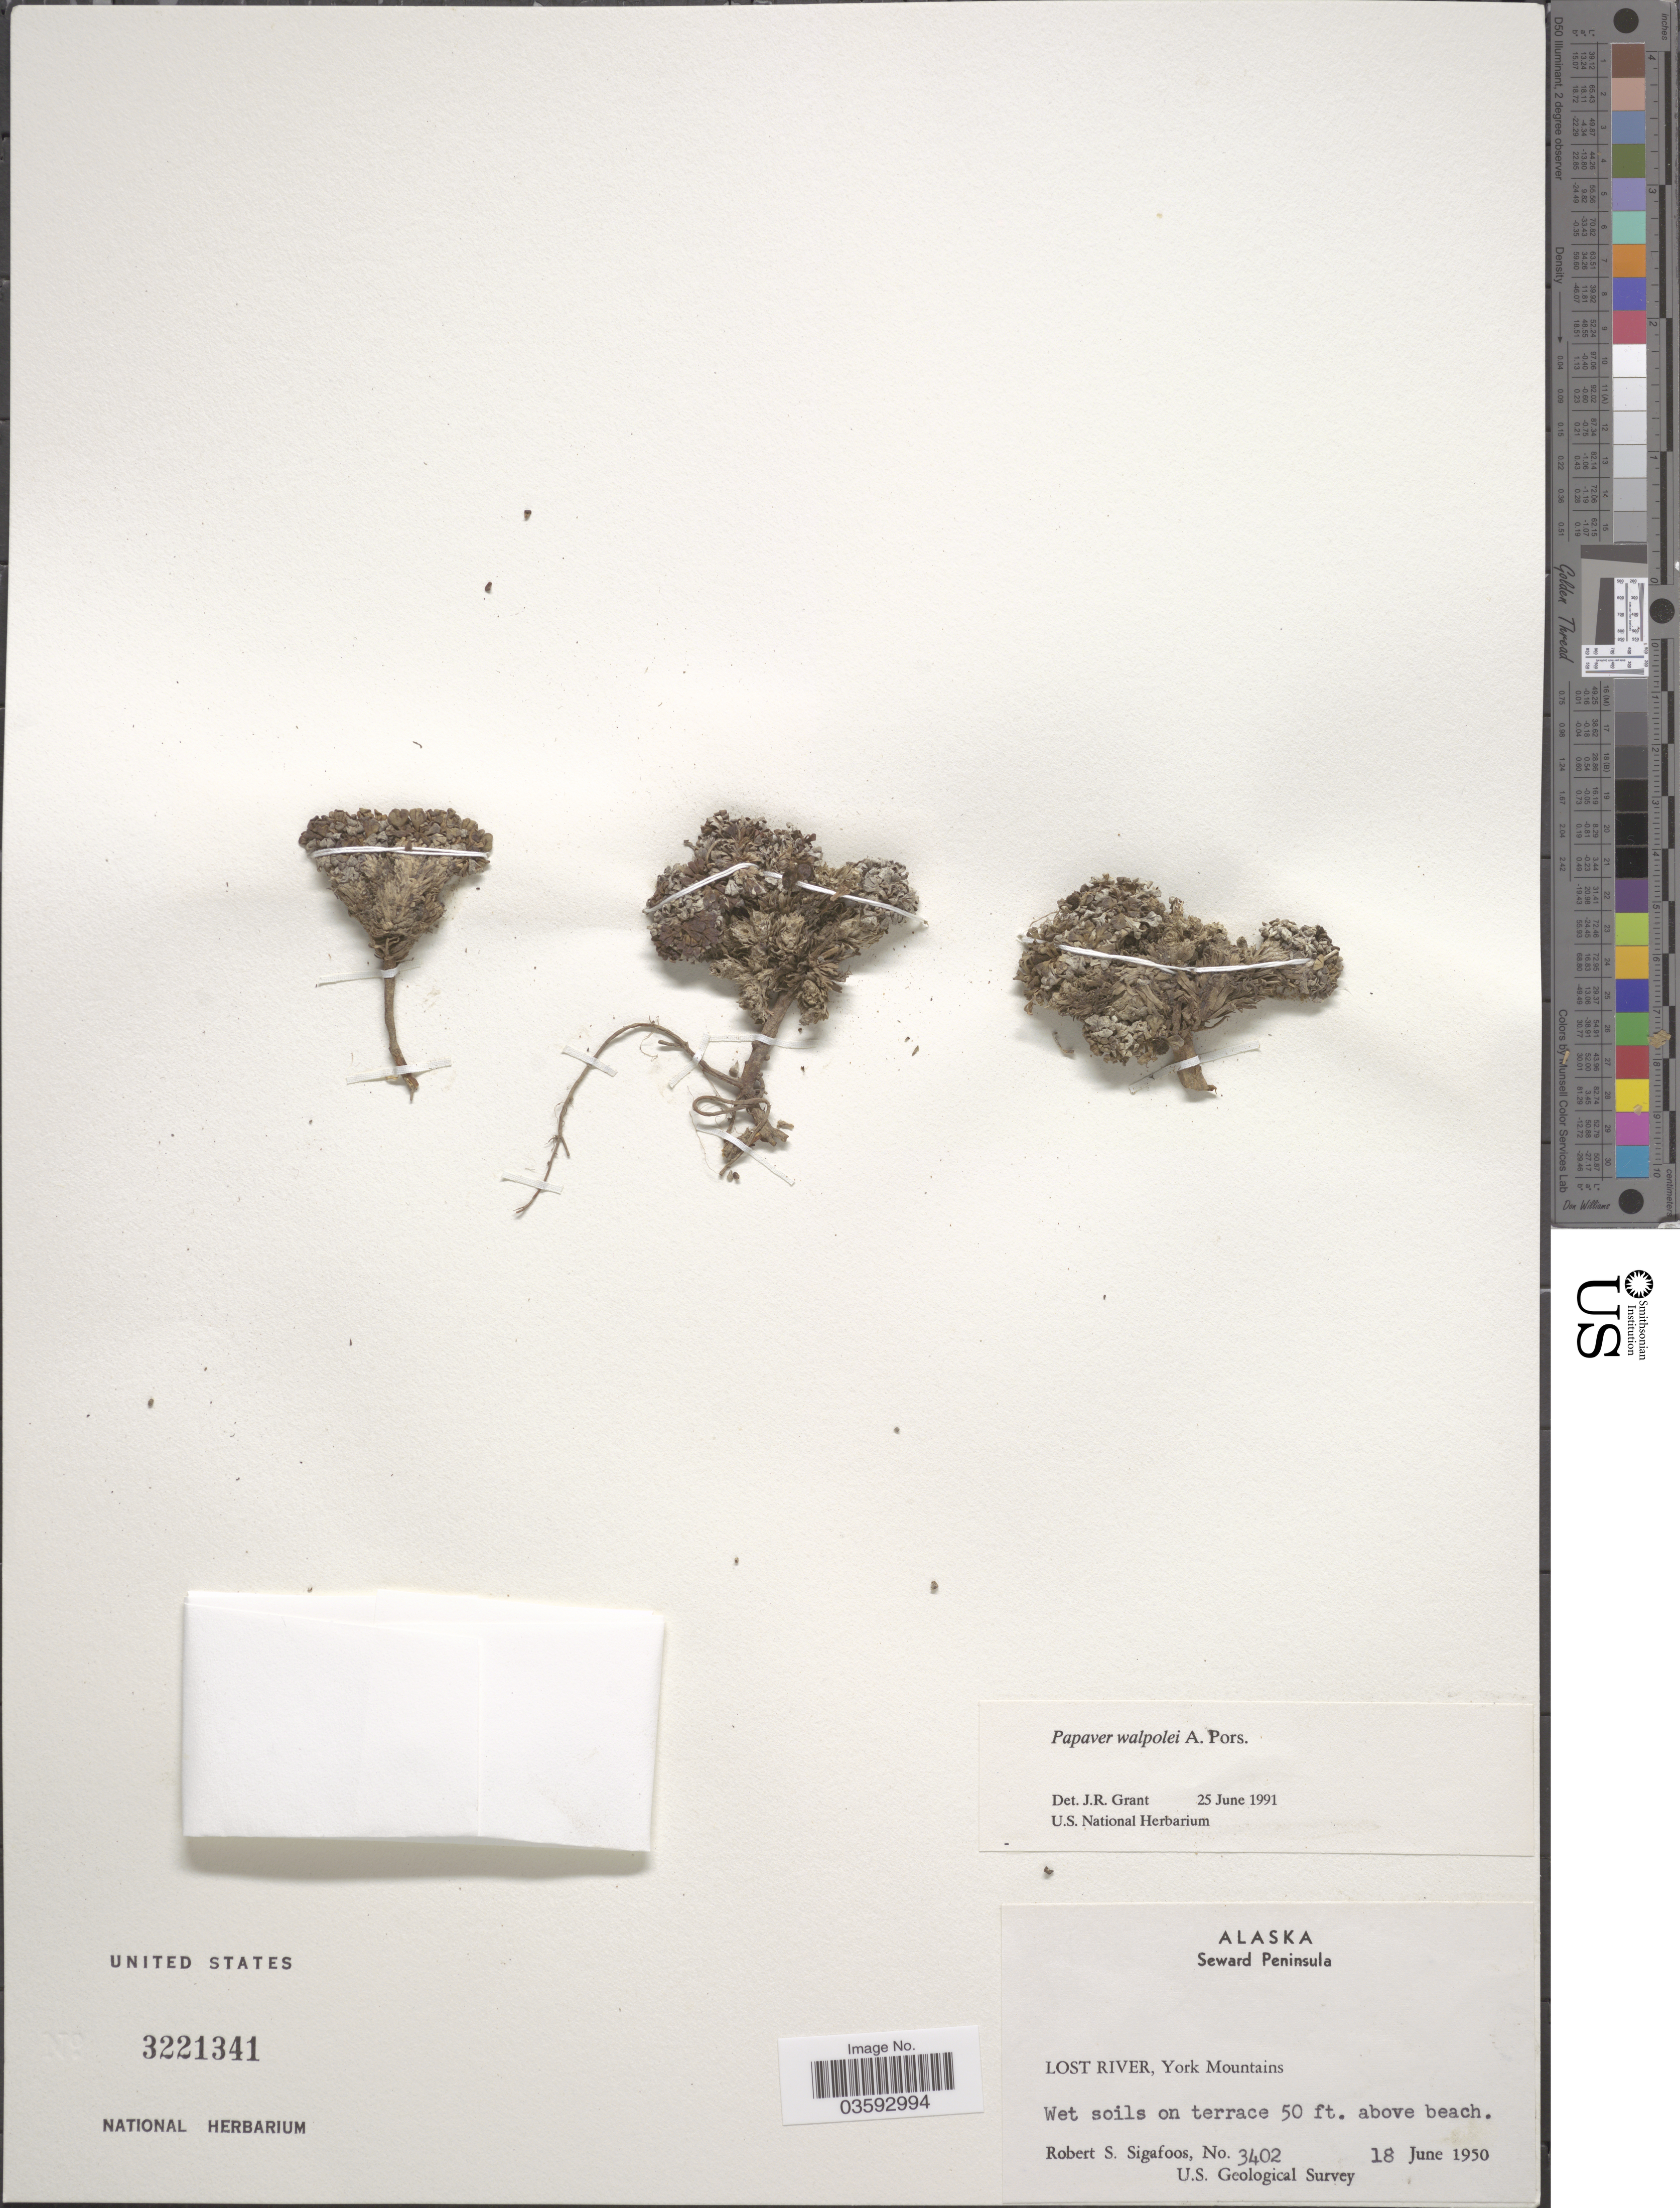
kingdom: Plantae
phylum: Tracheophyta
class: Magnoliopsida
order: Ranunculales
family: Papaveraceae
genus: Papaver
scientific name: Papaver walpolei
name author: A.E. Porsild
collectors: R. Sigafoos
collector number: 3402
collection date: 1950-06-18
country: United States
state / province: Alaska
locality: Seward Peninsula. Lost River, York Mountains.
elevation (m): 15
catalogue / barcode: US 3221341